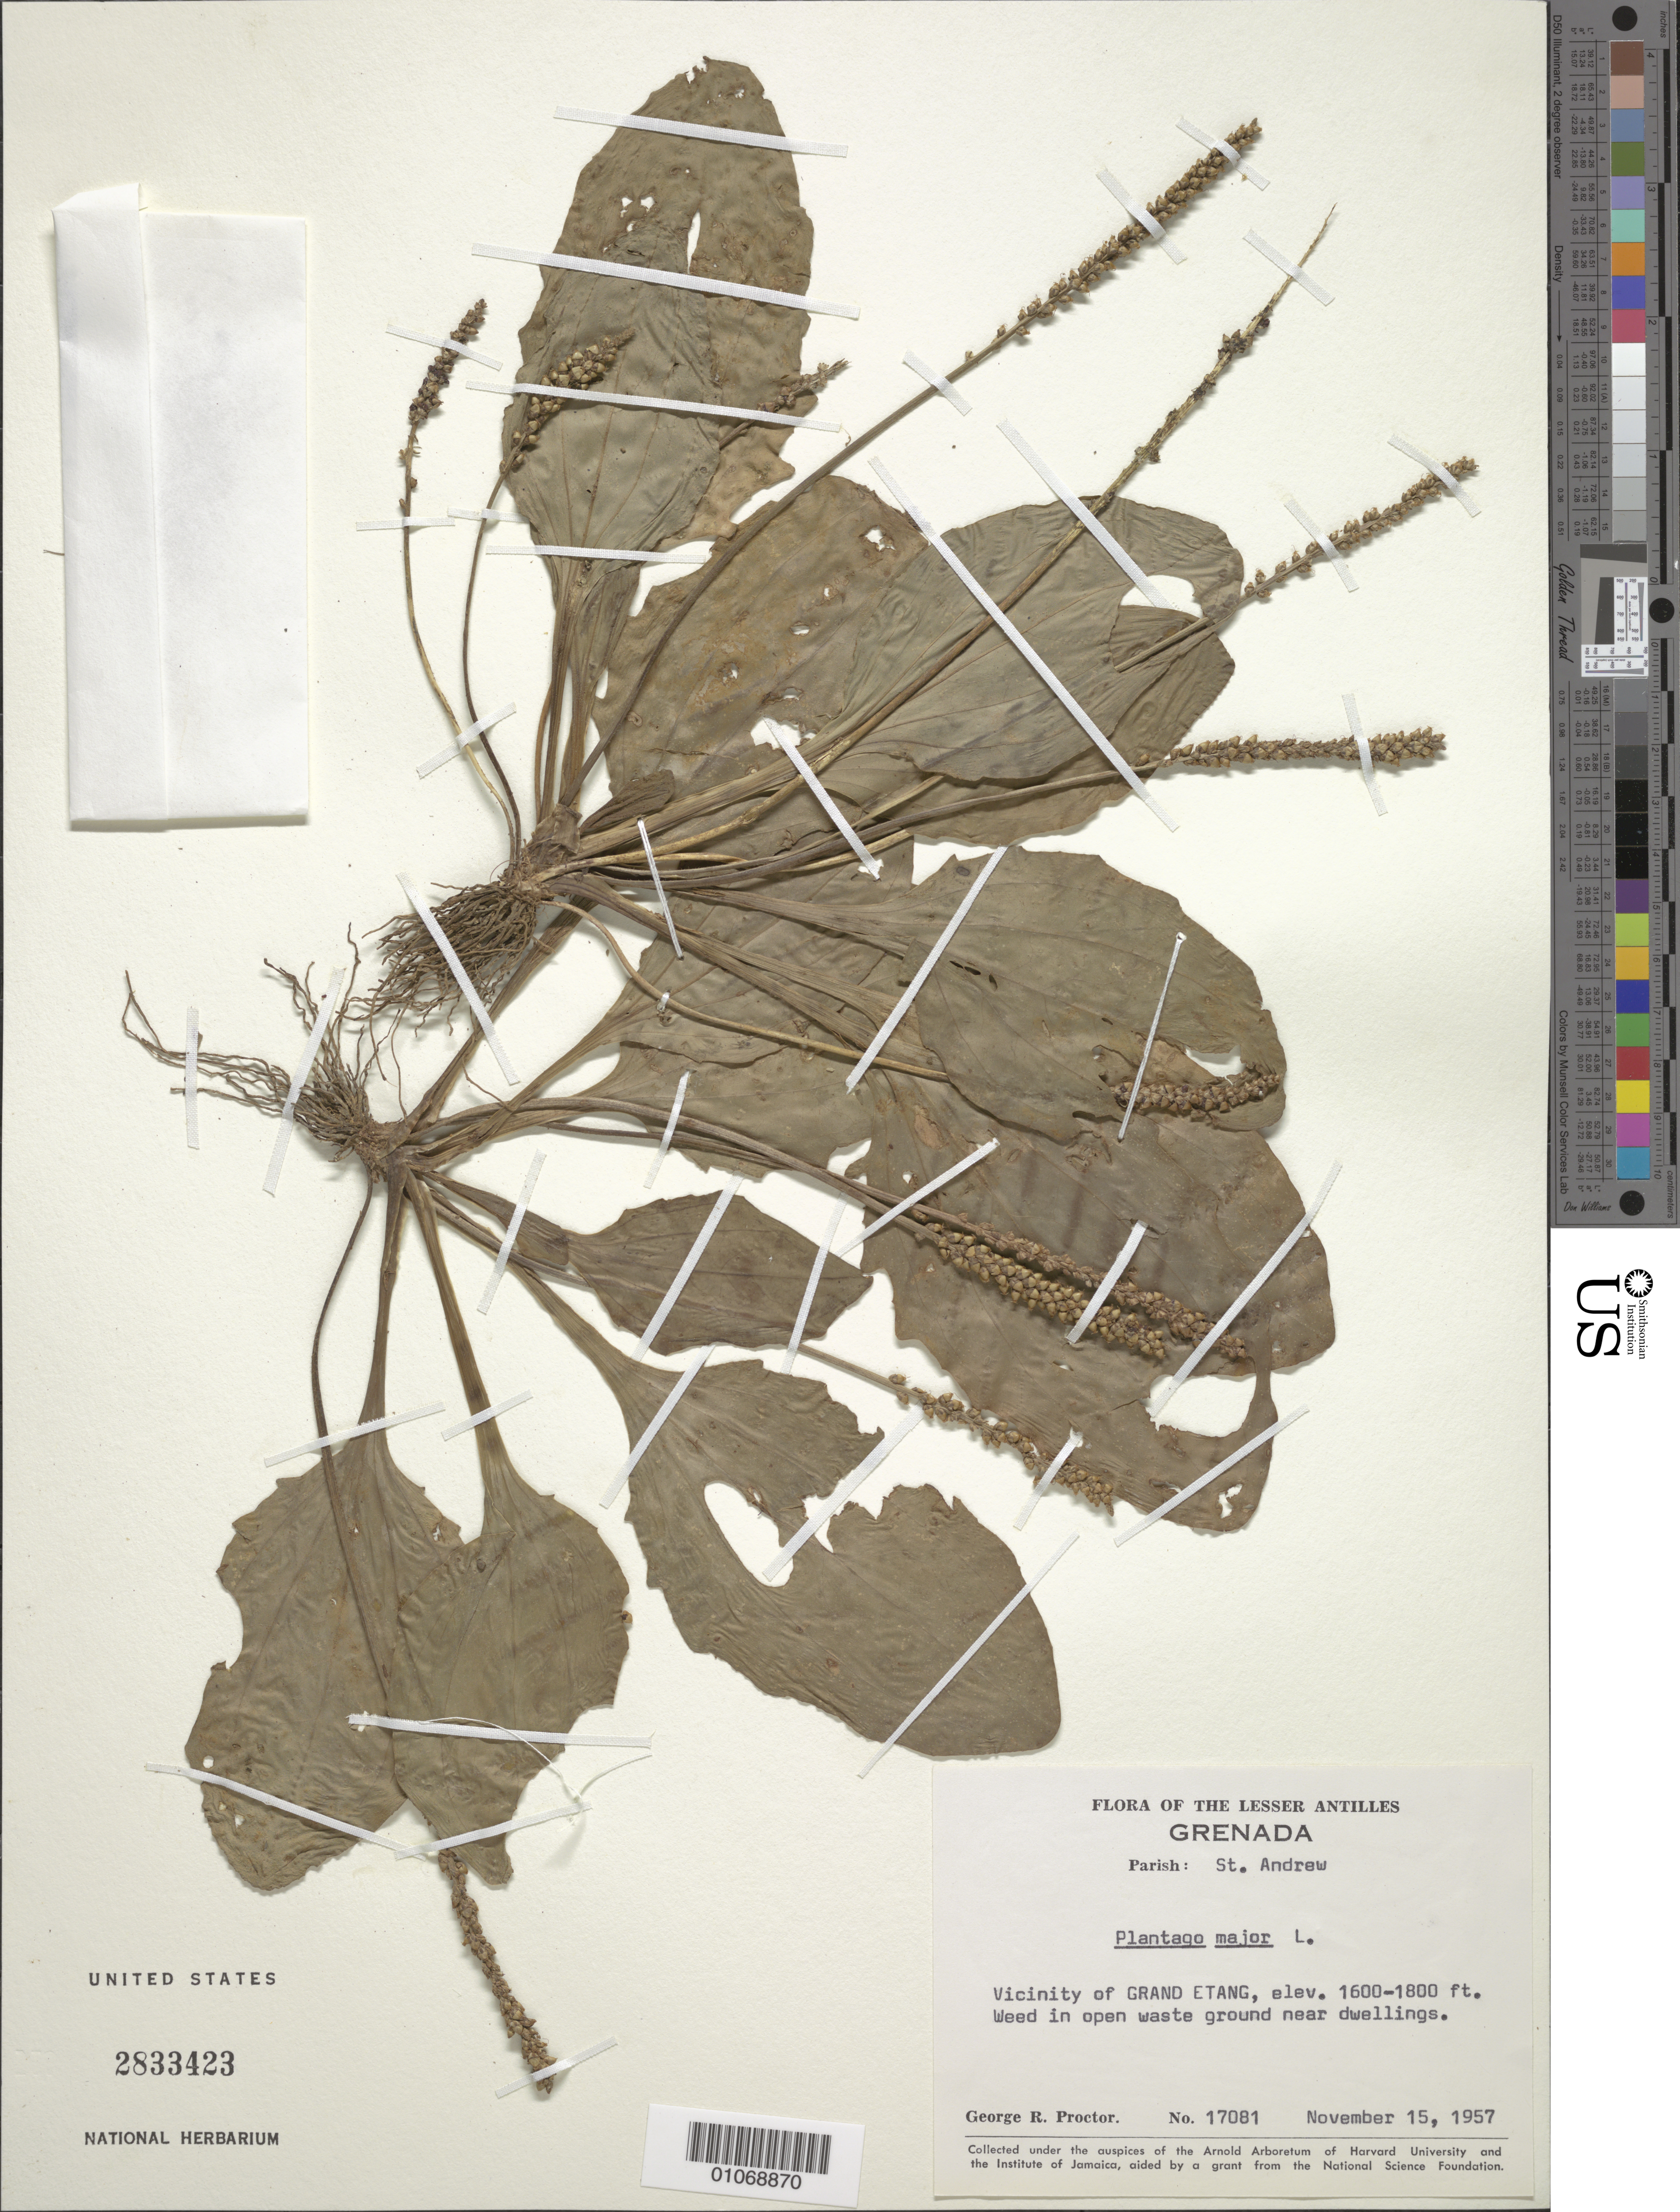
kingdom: Plantae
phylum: Tracheophyta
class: Magnoliopsida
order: Lamiales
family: Plantaginaceae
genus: Plantago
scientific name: Plantago major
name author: L.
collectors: G. R. Proctor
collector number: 17081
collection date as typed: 15 Nov 1957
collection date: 1957-11-15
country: Grenada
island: Grenada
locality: Vicinity of Grand Etang. Weed in open waste ground near dwellings.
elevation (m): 488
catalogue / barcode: US 2833423